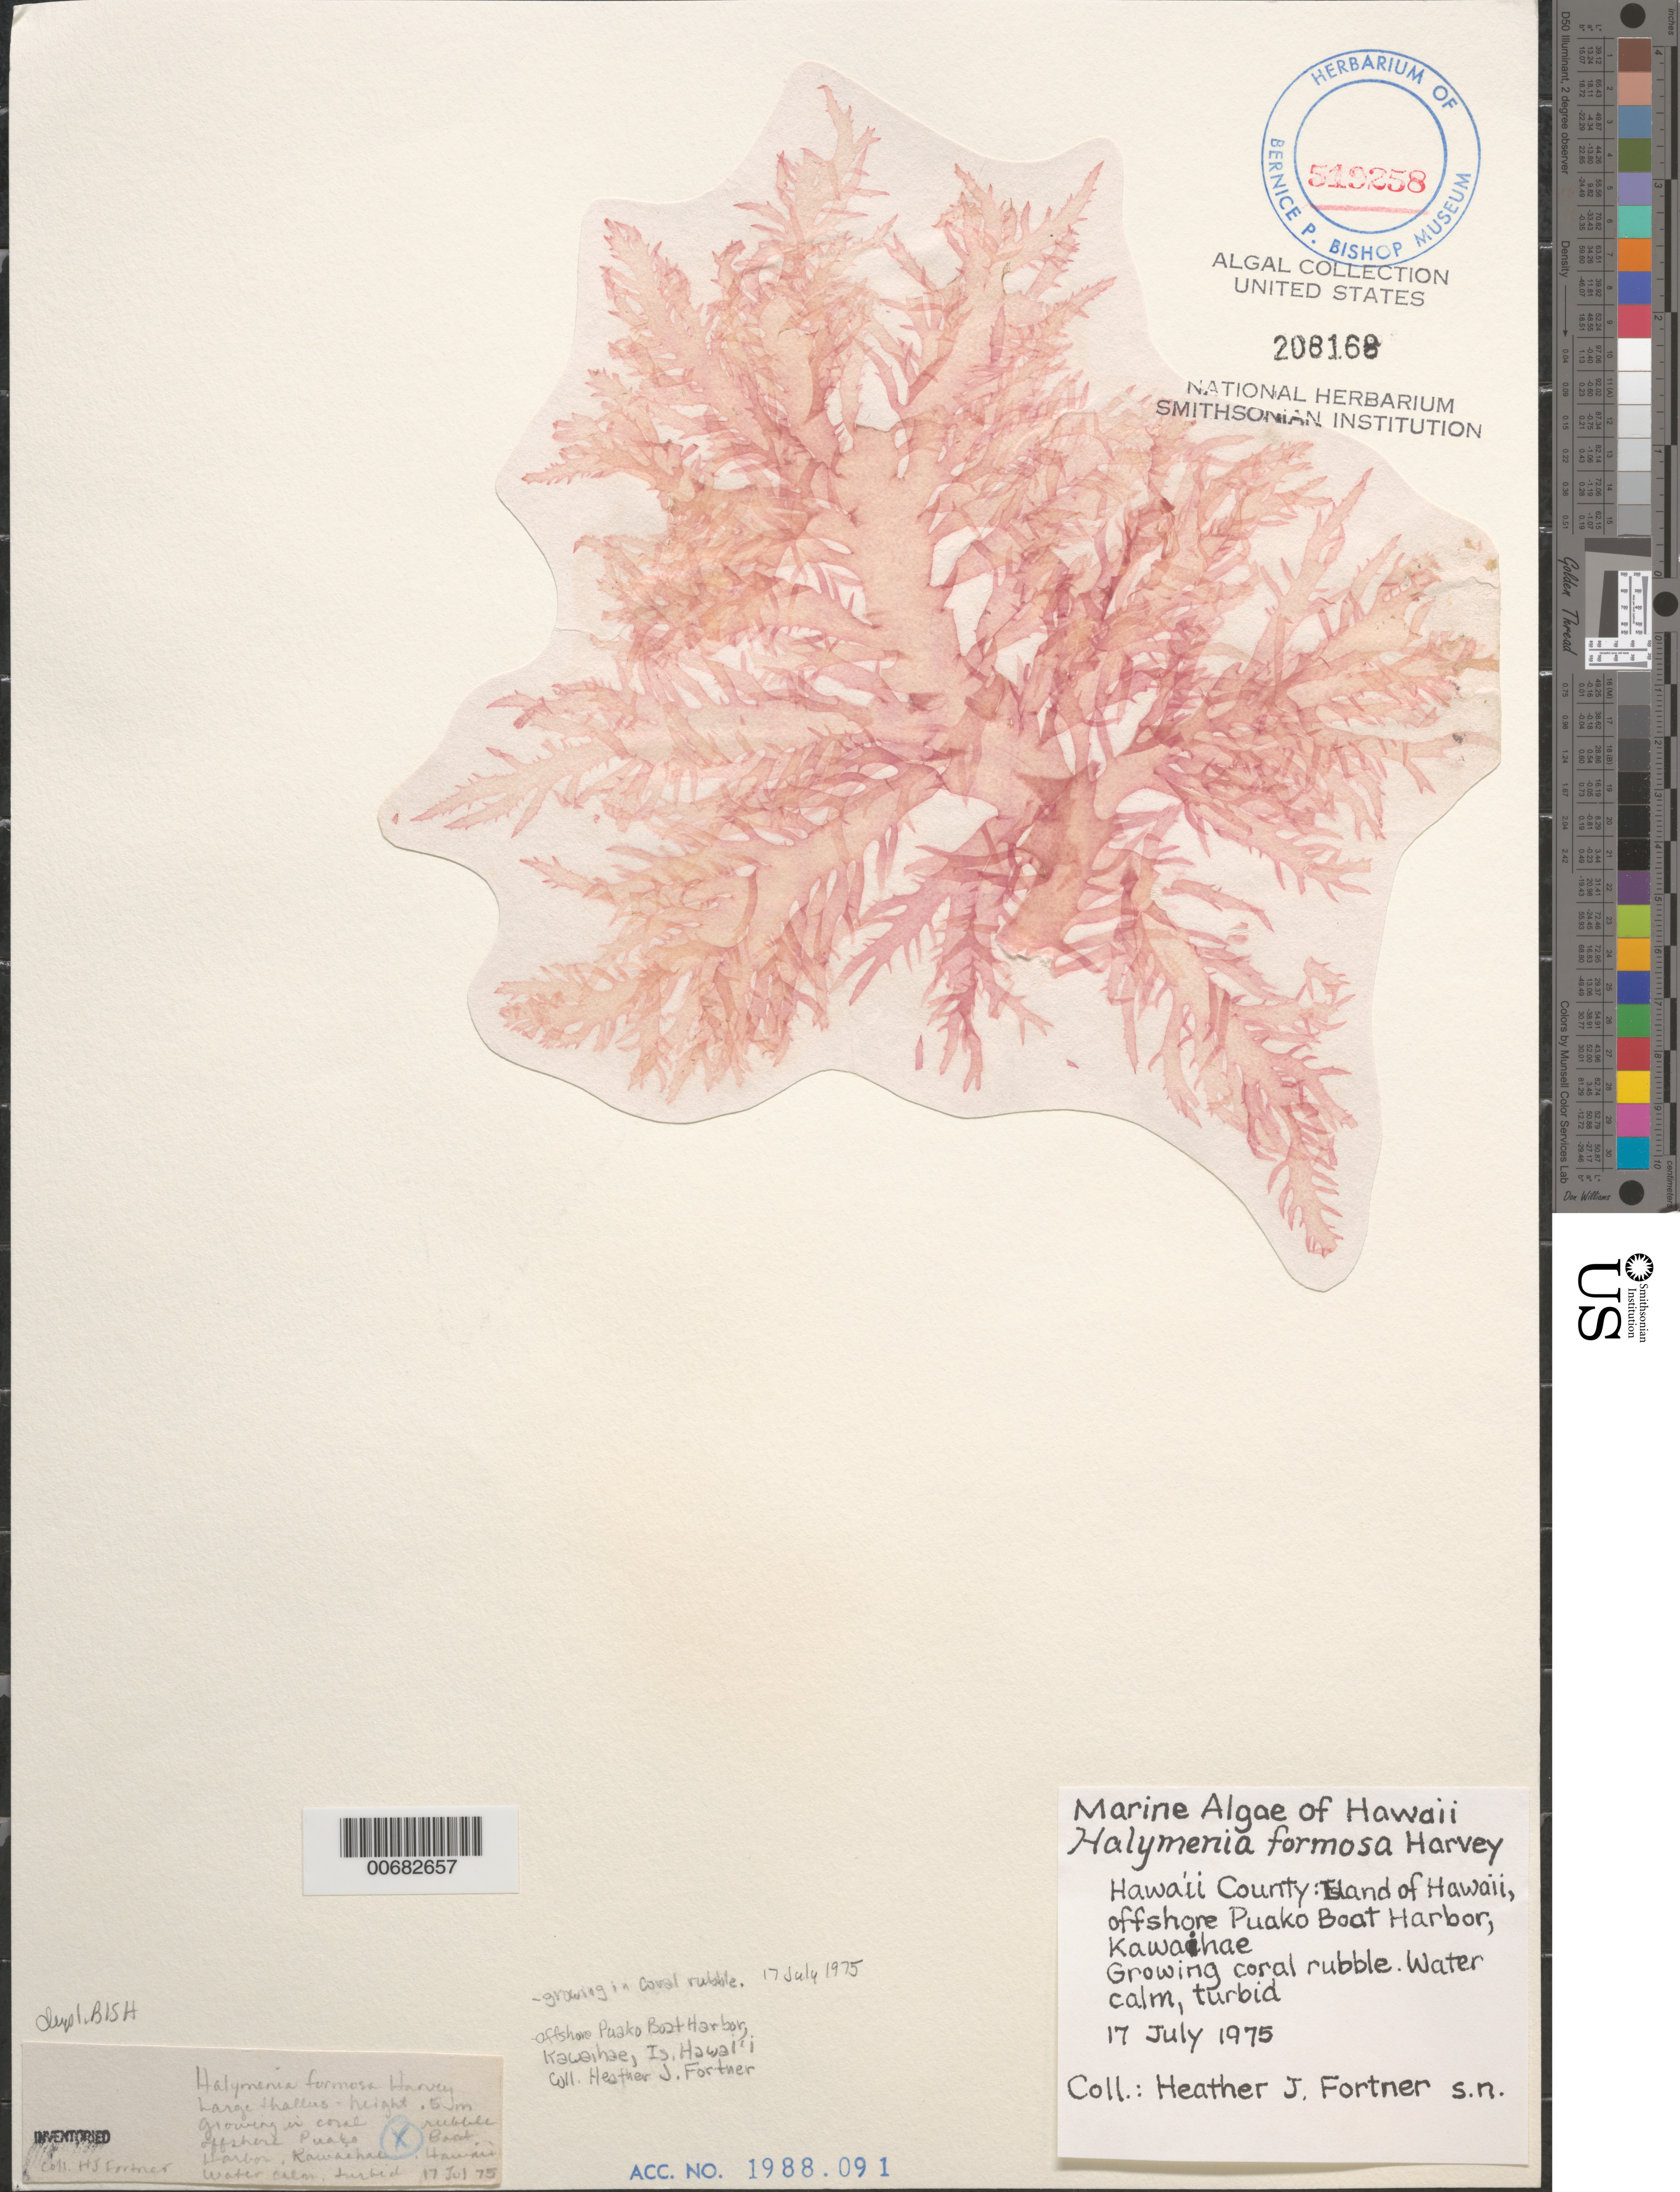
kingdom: Plantae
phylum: Rhodophyta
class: Florideophyceae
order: Halymeniales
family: Halymeniaceae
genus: Halymenia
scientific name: Halymenia formosa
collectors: H. Fortner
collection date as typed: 17 Jul 1975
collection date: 1975-07-17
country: United States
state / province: Hawaii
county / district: Hawaii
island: Hawaii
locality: Kawaihae, off Puako Boat Harbor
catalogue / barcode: US 208168